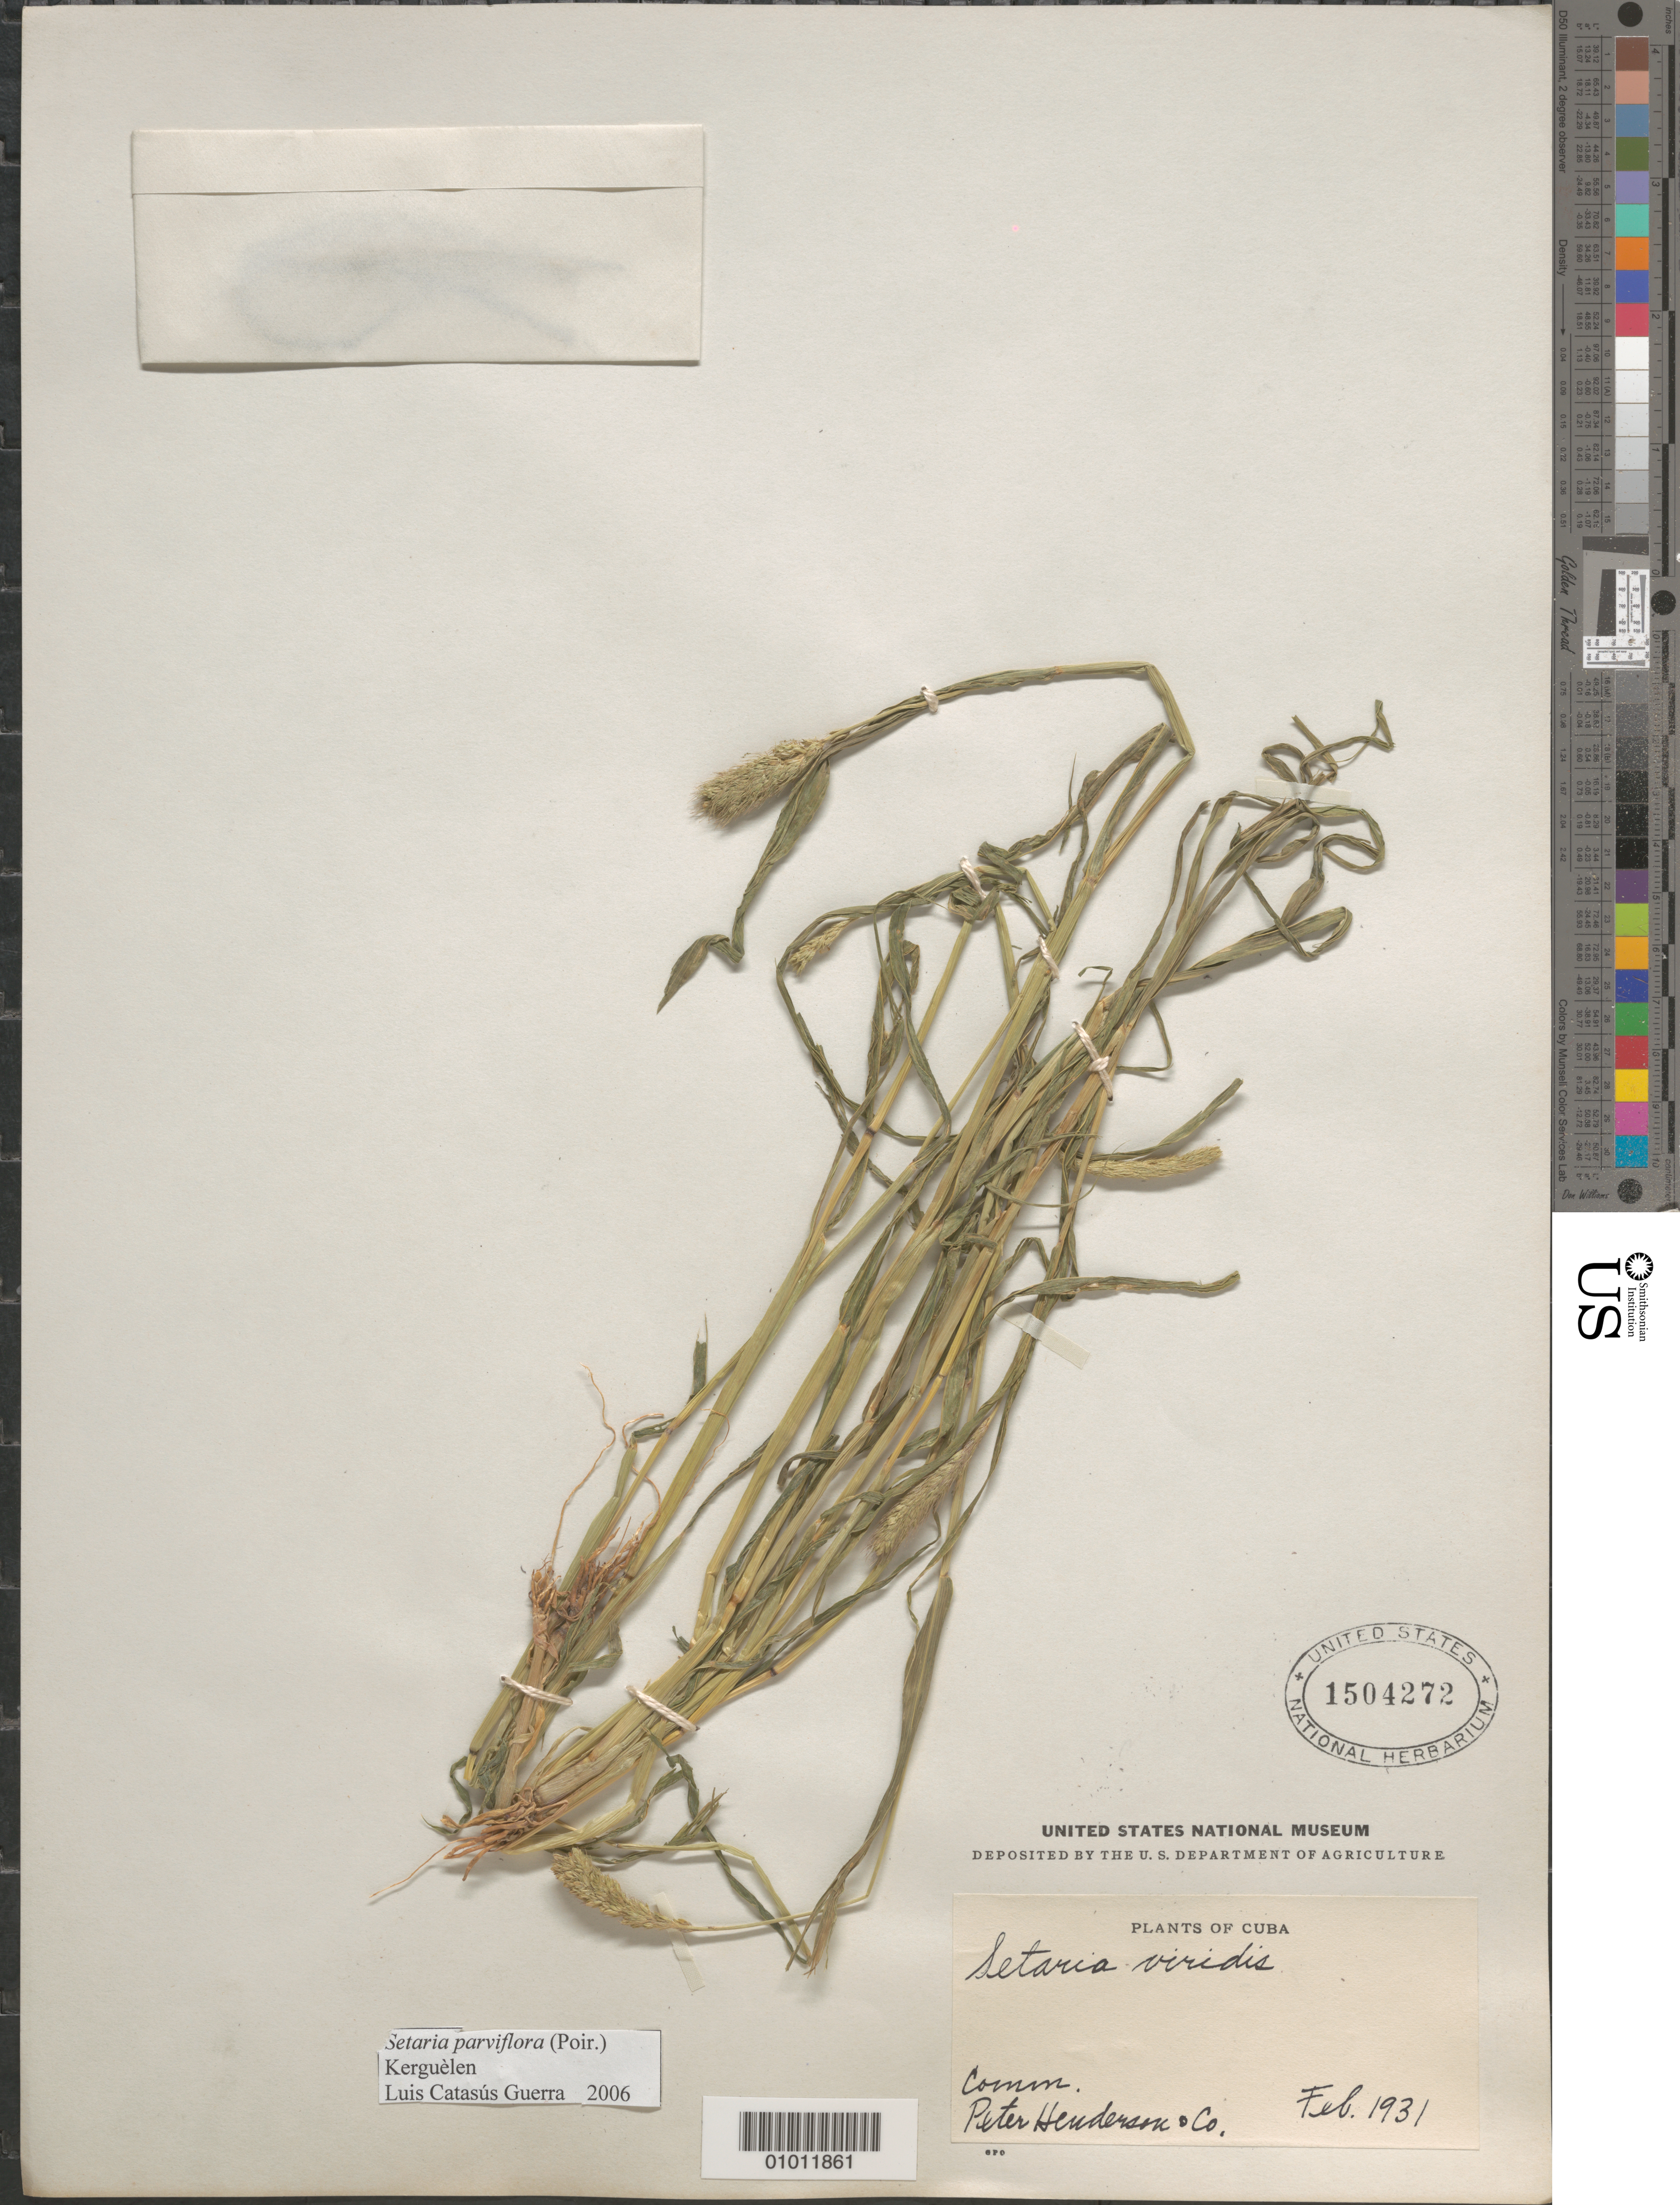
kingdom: Plantae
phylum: Tracheophyta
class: Liliopsida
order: Poales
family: Poaceae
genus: Setaria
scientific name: Setaria viridis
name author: (L.) P. Beauv.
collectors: P. Henderson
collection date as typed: Feb 1931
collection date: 1931-02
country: Cuba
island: Cuba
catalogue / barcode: US 1504272